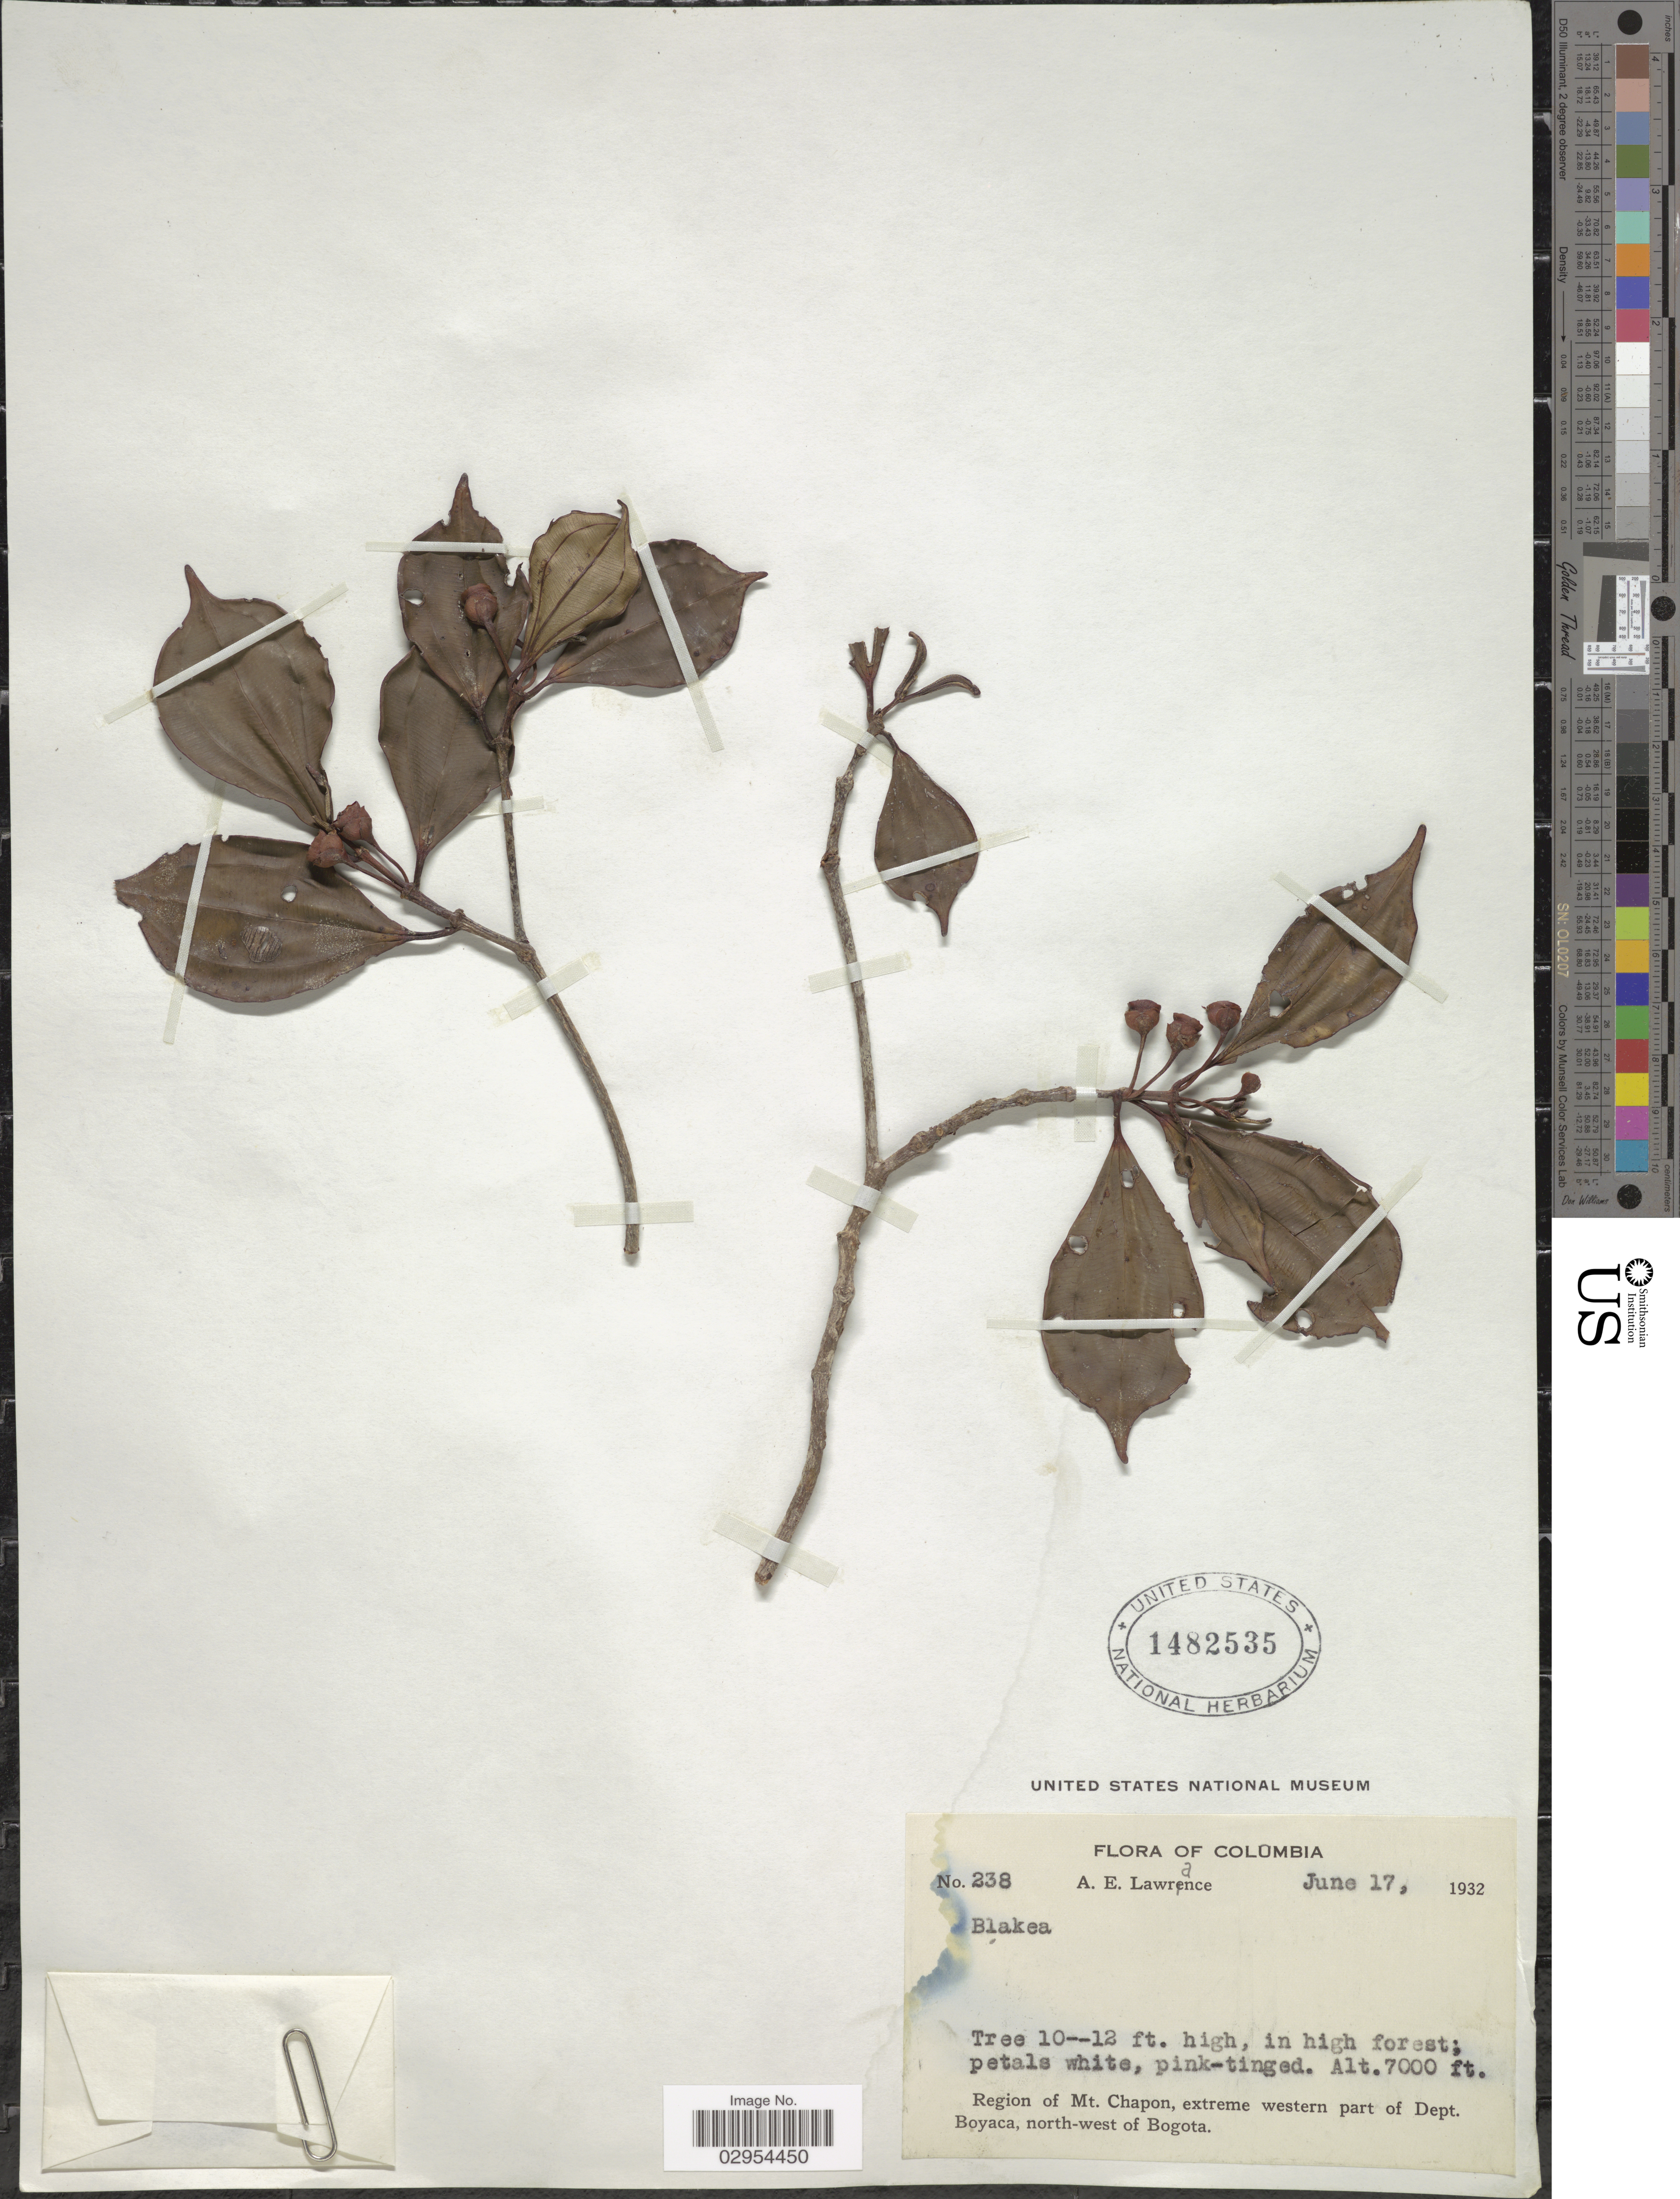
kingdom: Plantae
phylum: Tracheophyta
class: Magnoliopsida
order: Myrtales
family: Melastomataceae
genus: Topobea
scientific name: Topobea sp.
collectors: A. Lawrance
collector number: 238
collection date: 1932-06-17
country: Colombia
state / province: Boyacá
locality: Region of Mt. Chapon, extreme western part of Dept. Boyaca, north-west of Bogota.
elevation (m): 2134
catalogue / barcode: US 1482535